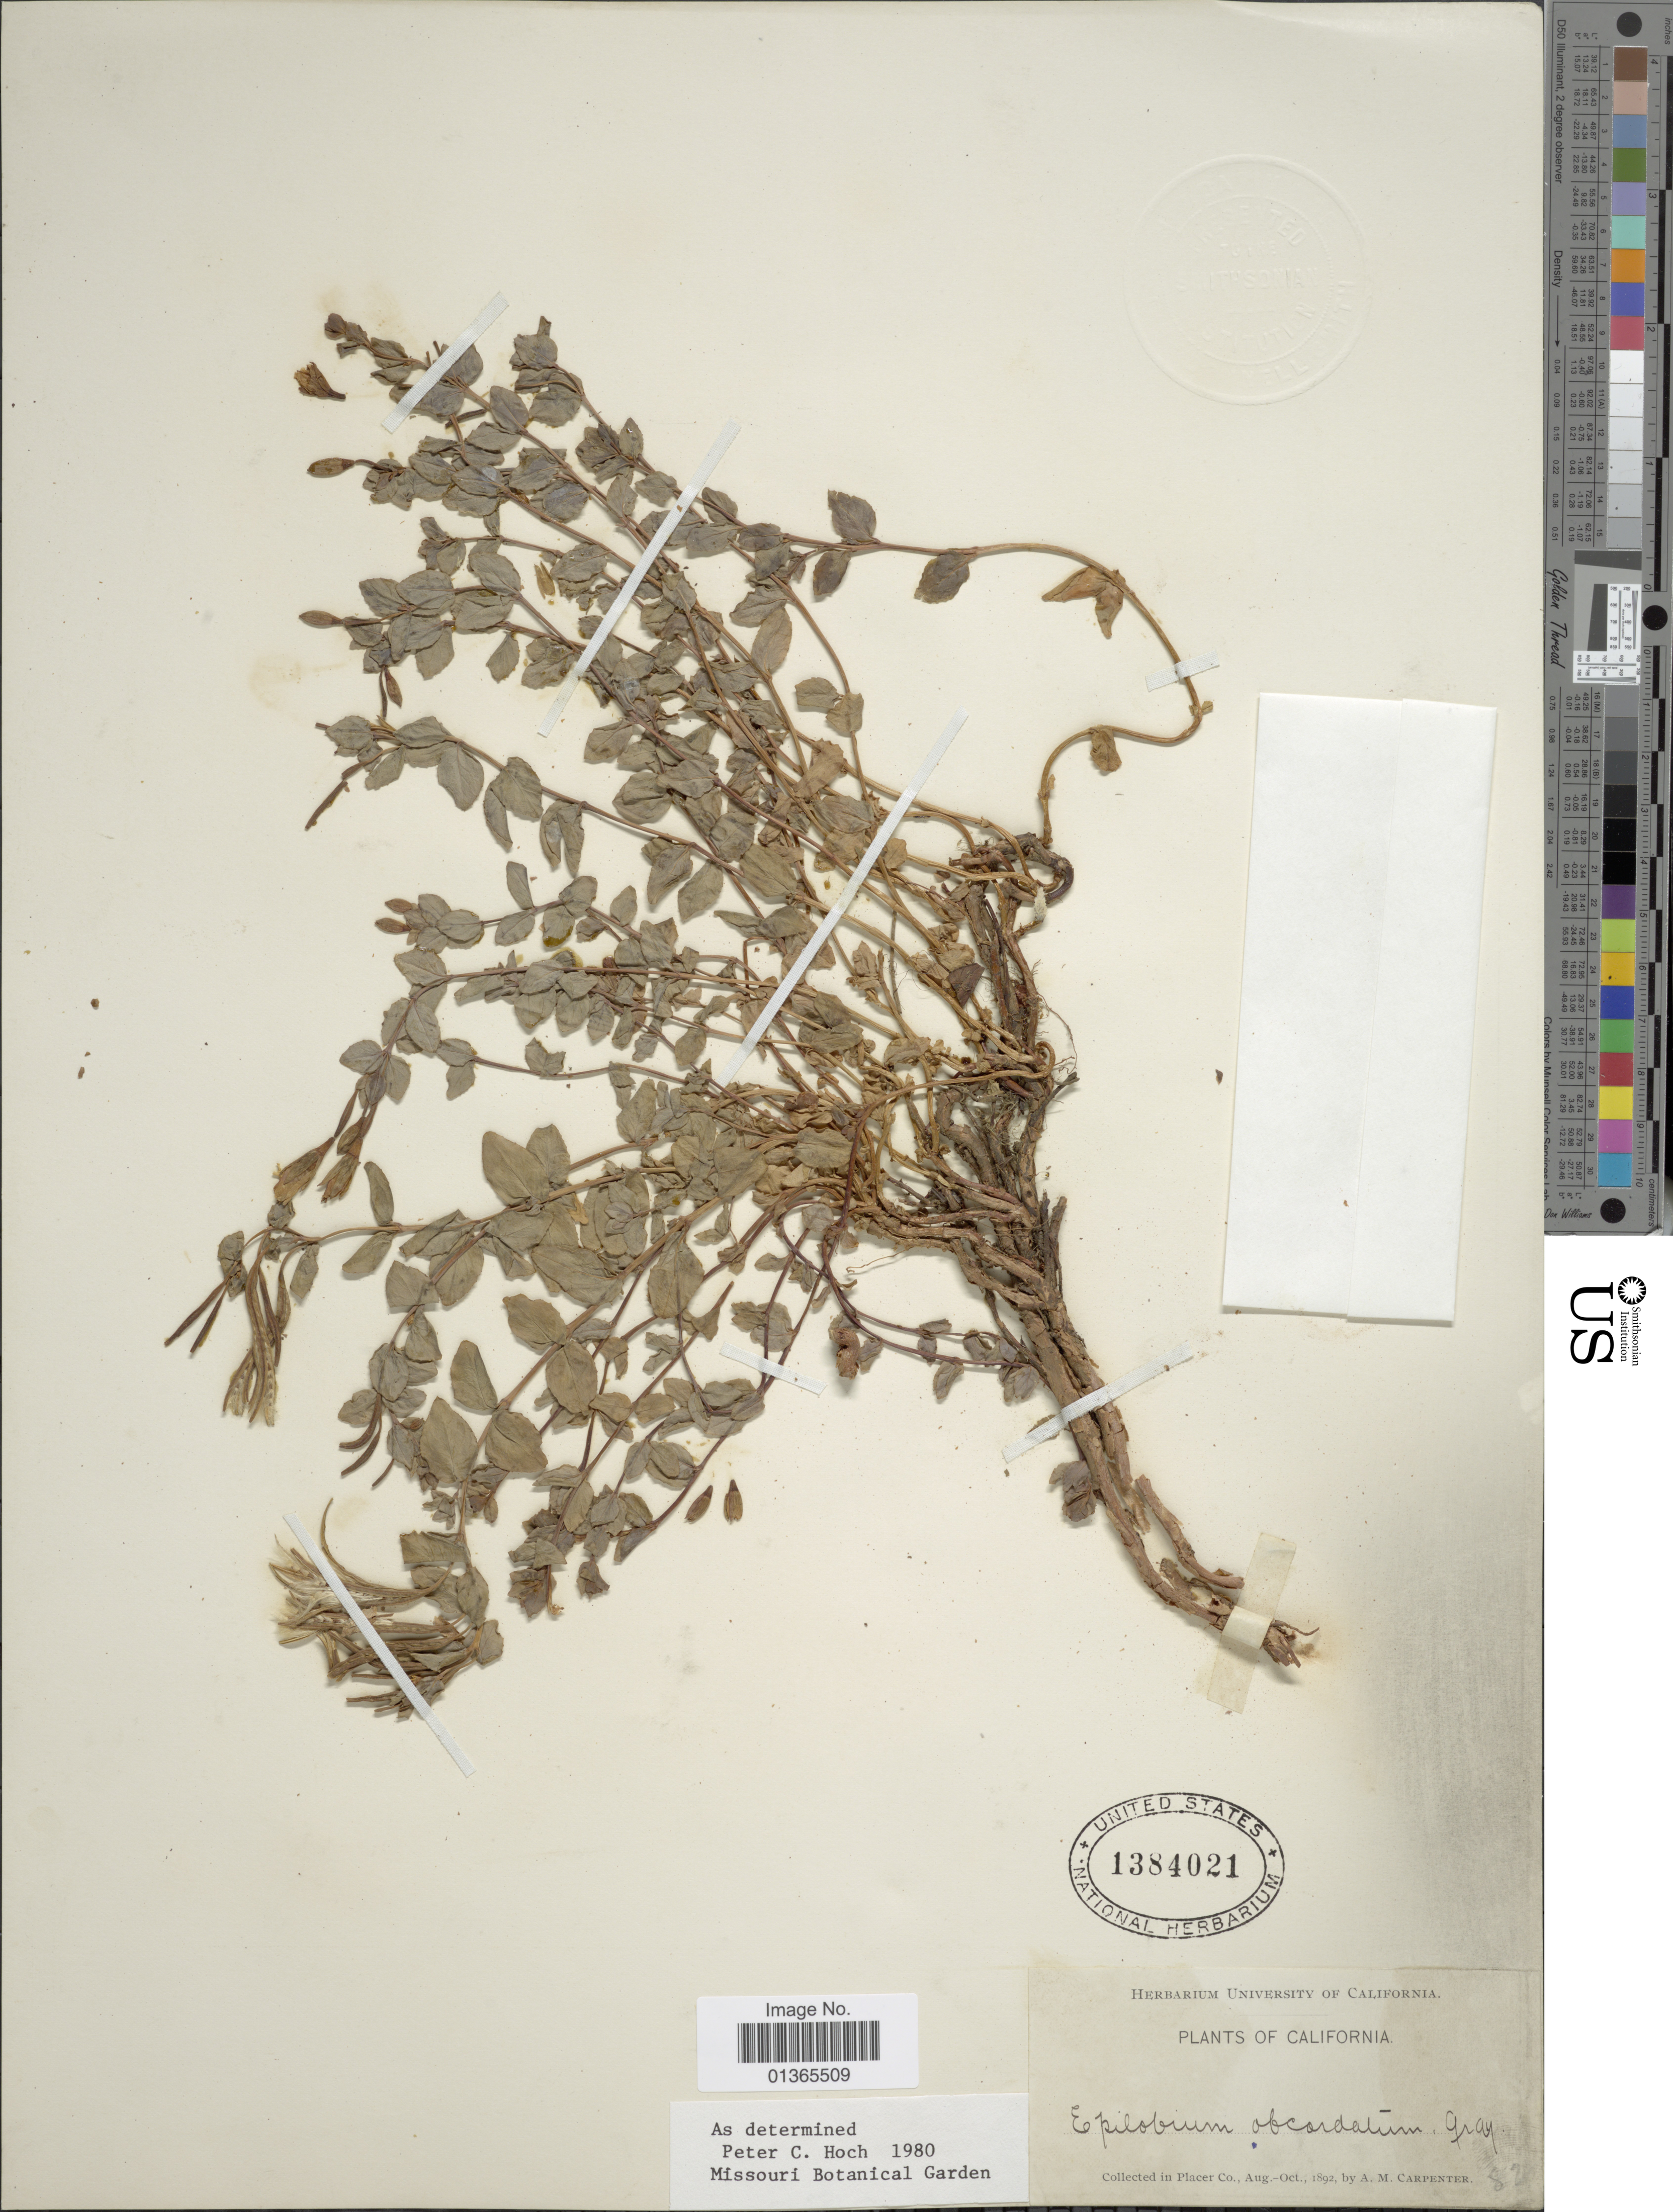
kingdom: Plantae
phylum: Tracheophyta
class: Magnoliopsida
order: Myrtales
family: Onagraceae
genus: Epilobium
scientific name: Epilobium obcordatum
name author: A. Gray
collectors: A. Carpenter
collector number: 82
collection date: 1892-08/1892-10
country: United States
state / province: California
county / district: Placer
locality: Placer Co.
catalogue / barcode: US 1384021